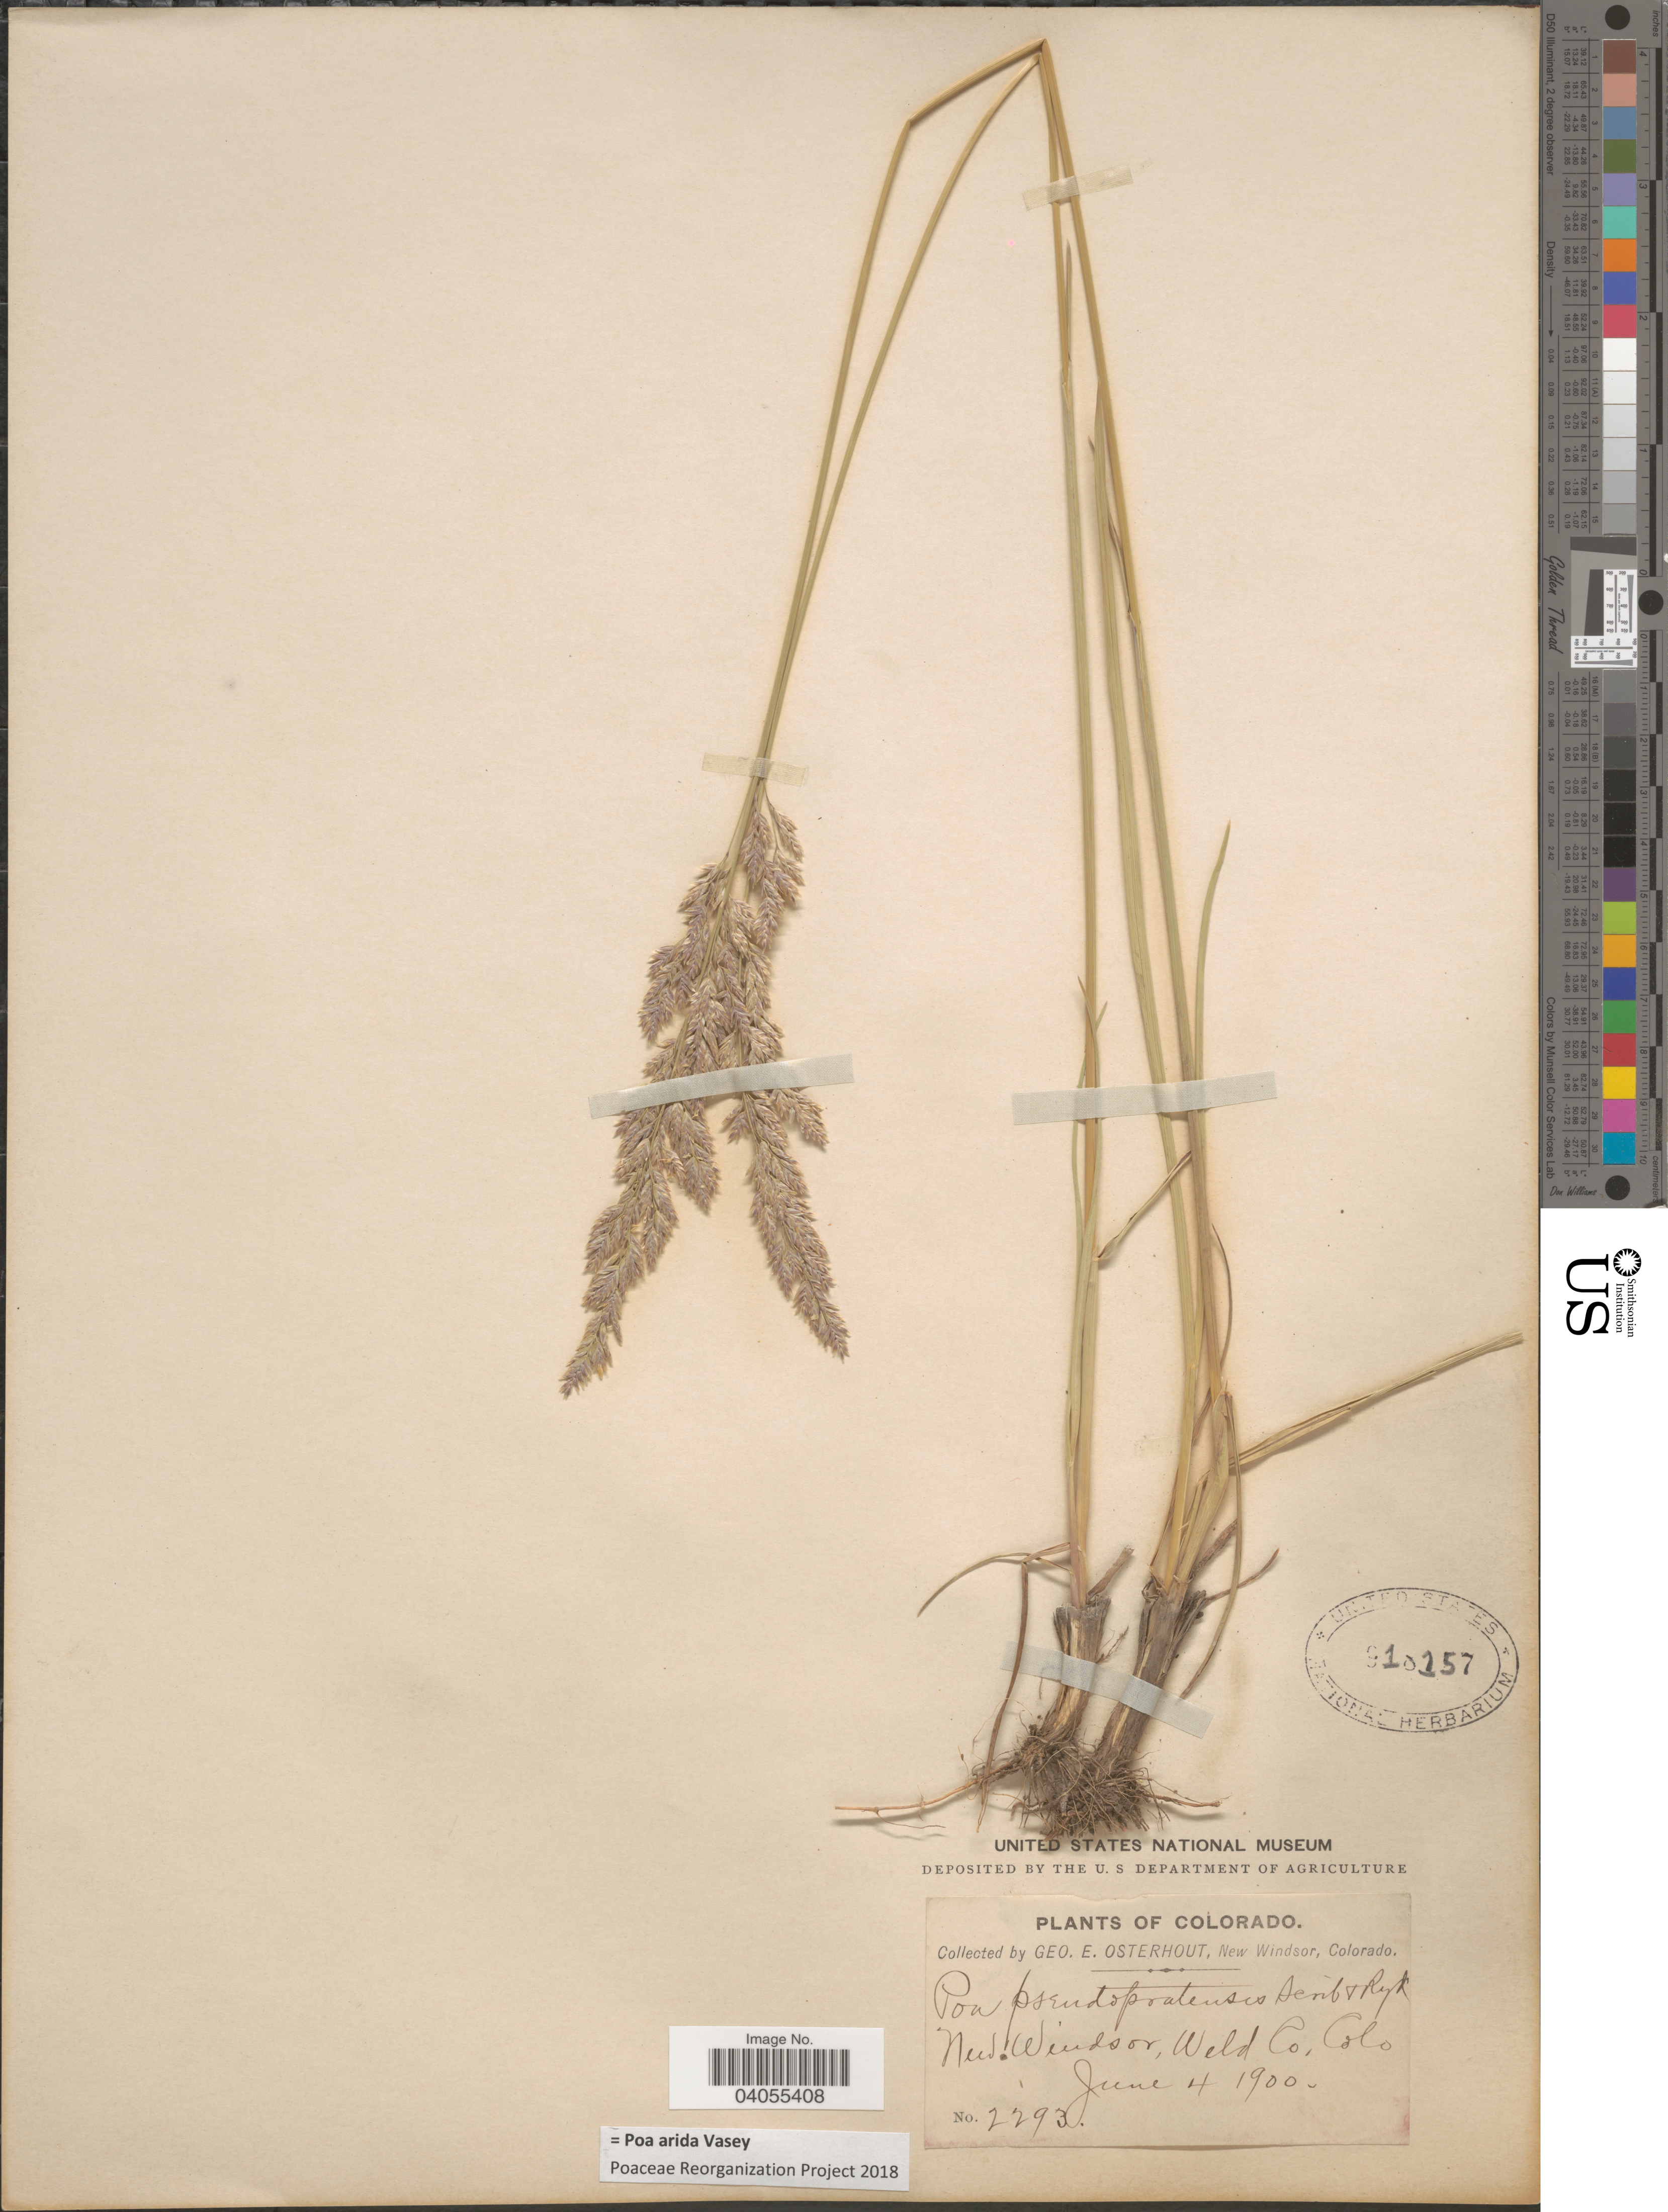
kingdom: Plantae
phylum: Tracheophyta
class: Liliopsida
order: Poales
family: Poaceae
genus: Poa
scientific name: Poa arida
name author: Vasey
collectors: G. Osterhout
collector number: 2293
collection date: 1900-06-04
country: United States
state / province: Colorado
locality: New Windsor, Weld Co.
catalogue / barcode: US 910157